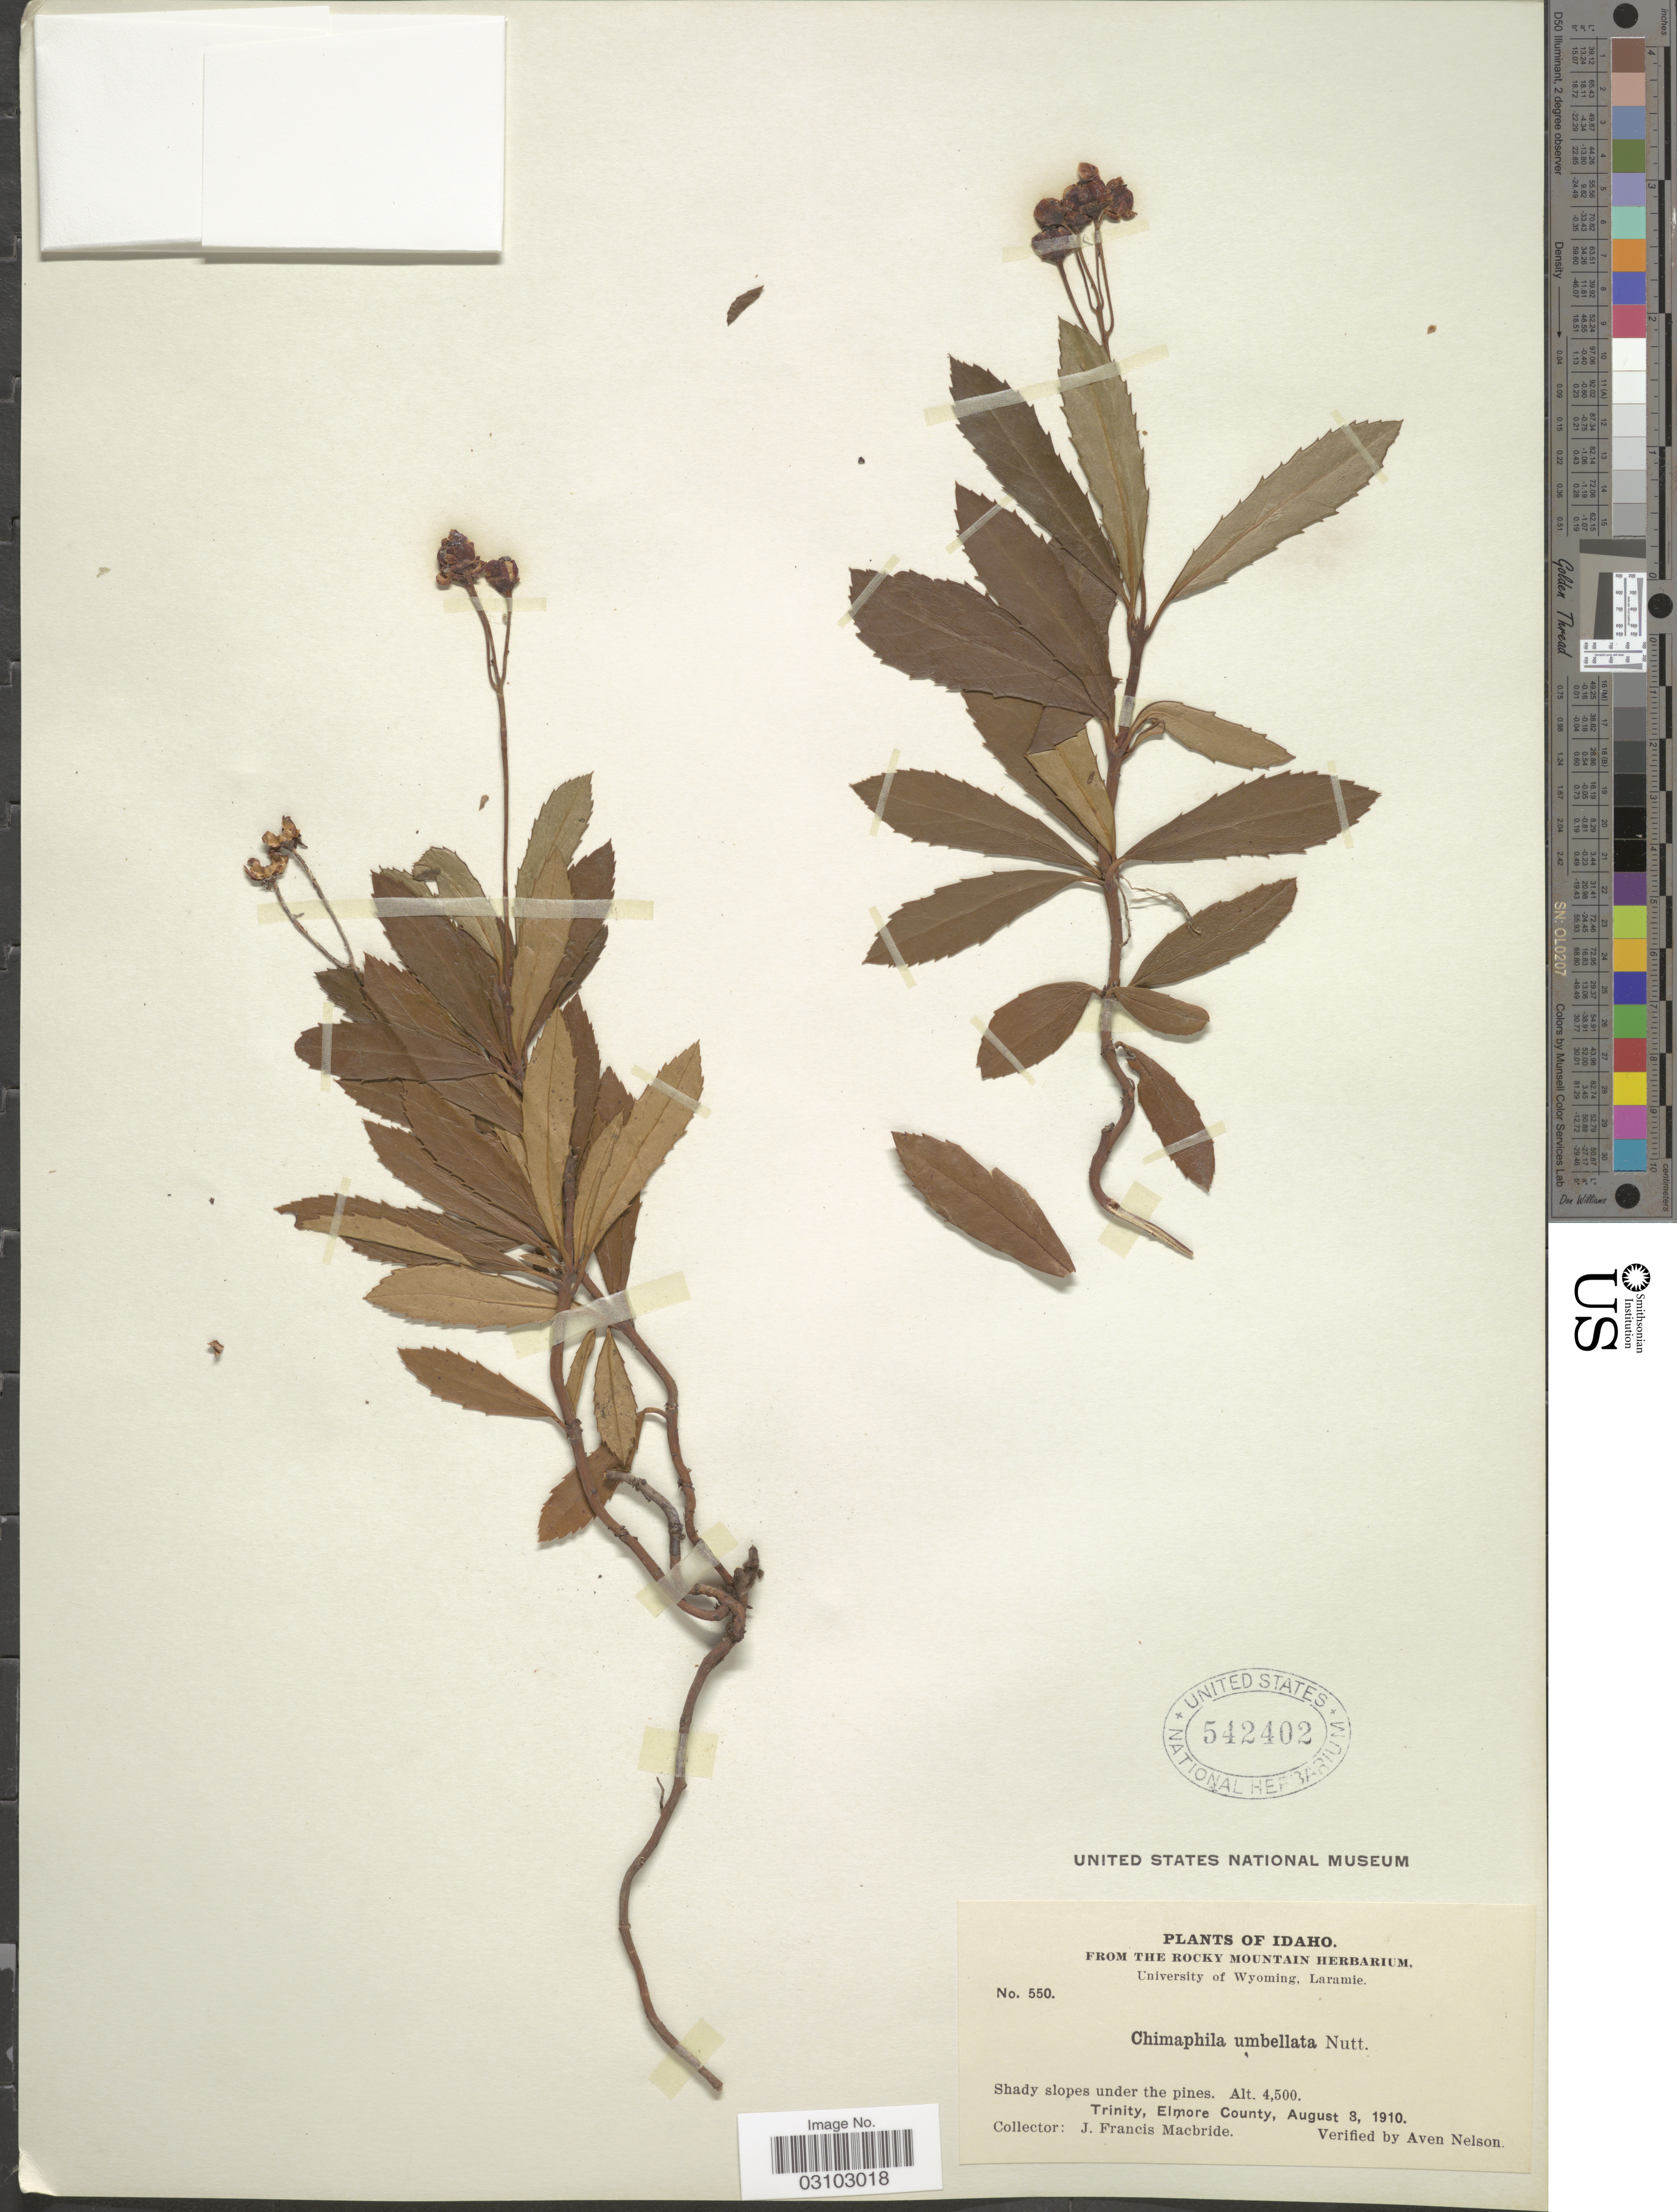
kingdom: Plantae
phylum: Tracheophyta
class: Magnoliopsida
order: Ericales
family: Ericaceae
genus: Chimaphila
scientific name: Chimaphila umbellata subsp. occidentalis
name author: (Rydb.) Hultén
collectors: J. F. Macbride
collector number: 550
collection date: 1910-08-03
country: United States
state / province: Idaho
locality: Trinity, Elmore County.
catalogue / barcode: US 542402